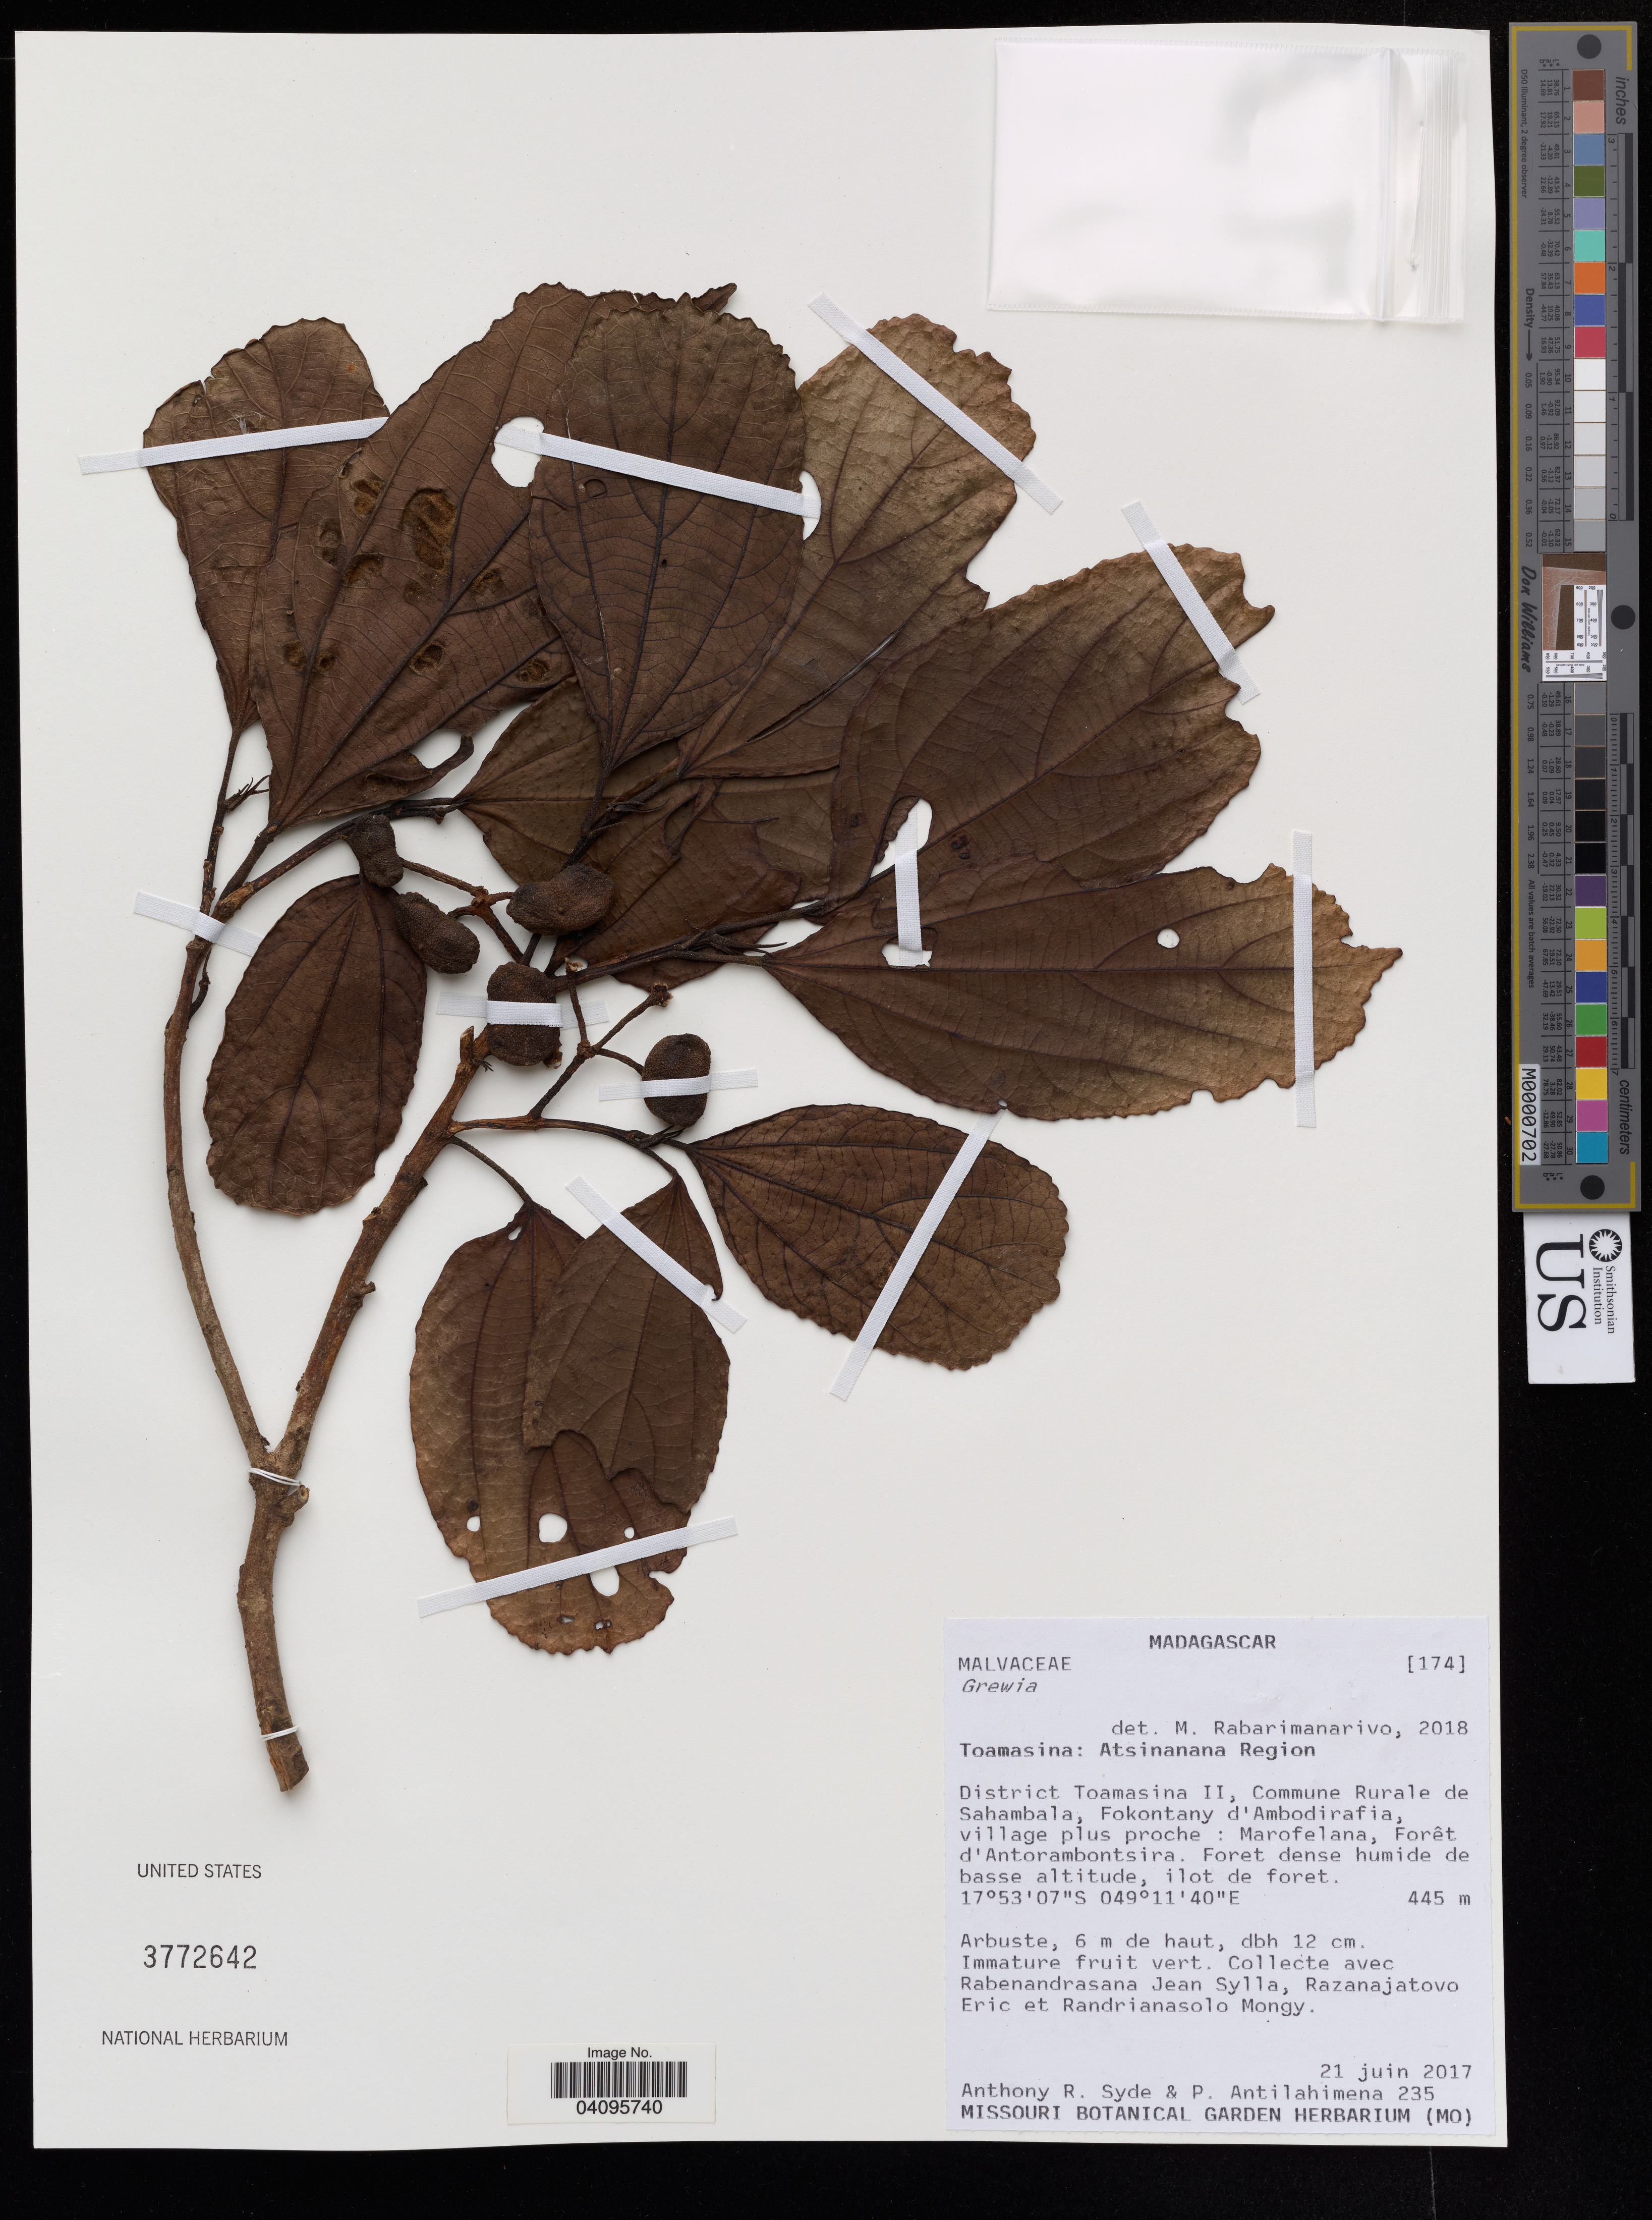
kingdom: Plantae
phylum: Tracheophyta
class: Magnoliopsida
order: Malvales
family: Malvaceae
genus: Grewia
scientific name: Grewia humblotii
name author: Baill.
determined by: Jourdain-Fievet, L.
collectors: R. Anthony & P. Antilahimena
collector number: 235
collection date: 2017-06-21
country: Madagascar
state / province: Atsinanana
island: Madagascar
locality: District Toamasina II, Commune Rurale de Sahambala, Fokontany d'Ambodirafia.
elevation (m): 445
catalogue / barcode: US 3772642